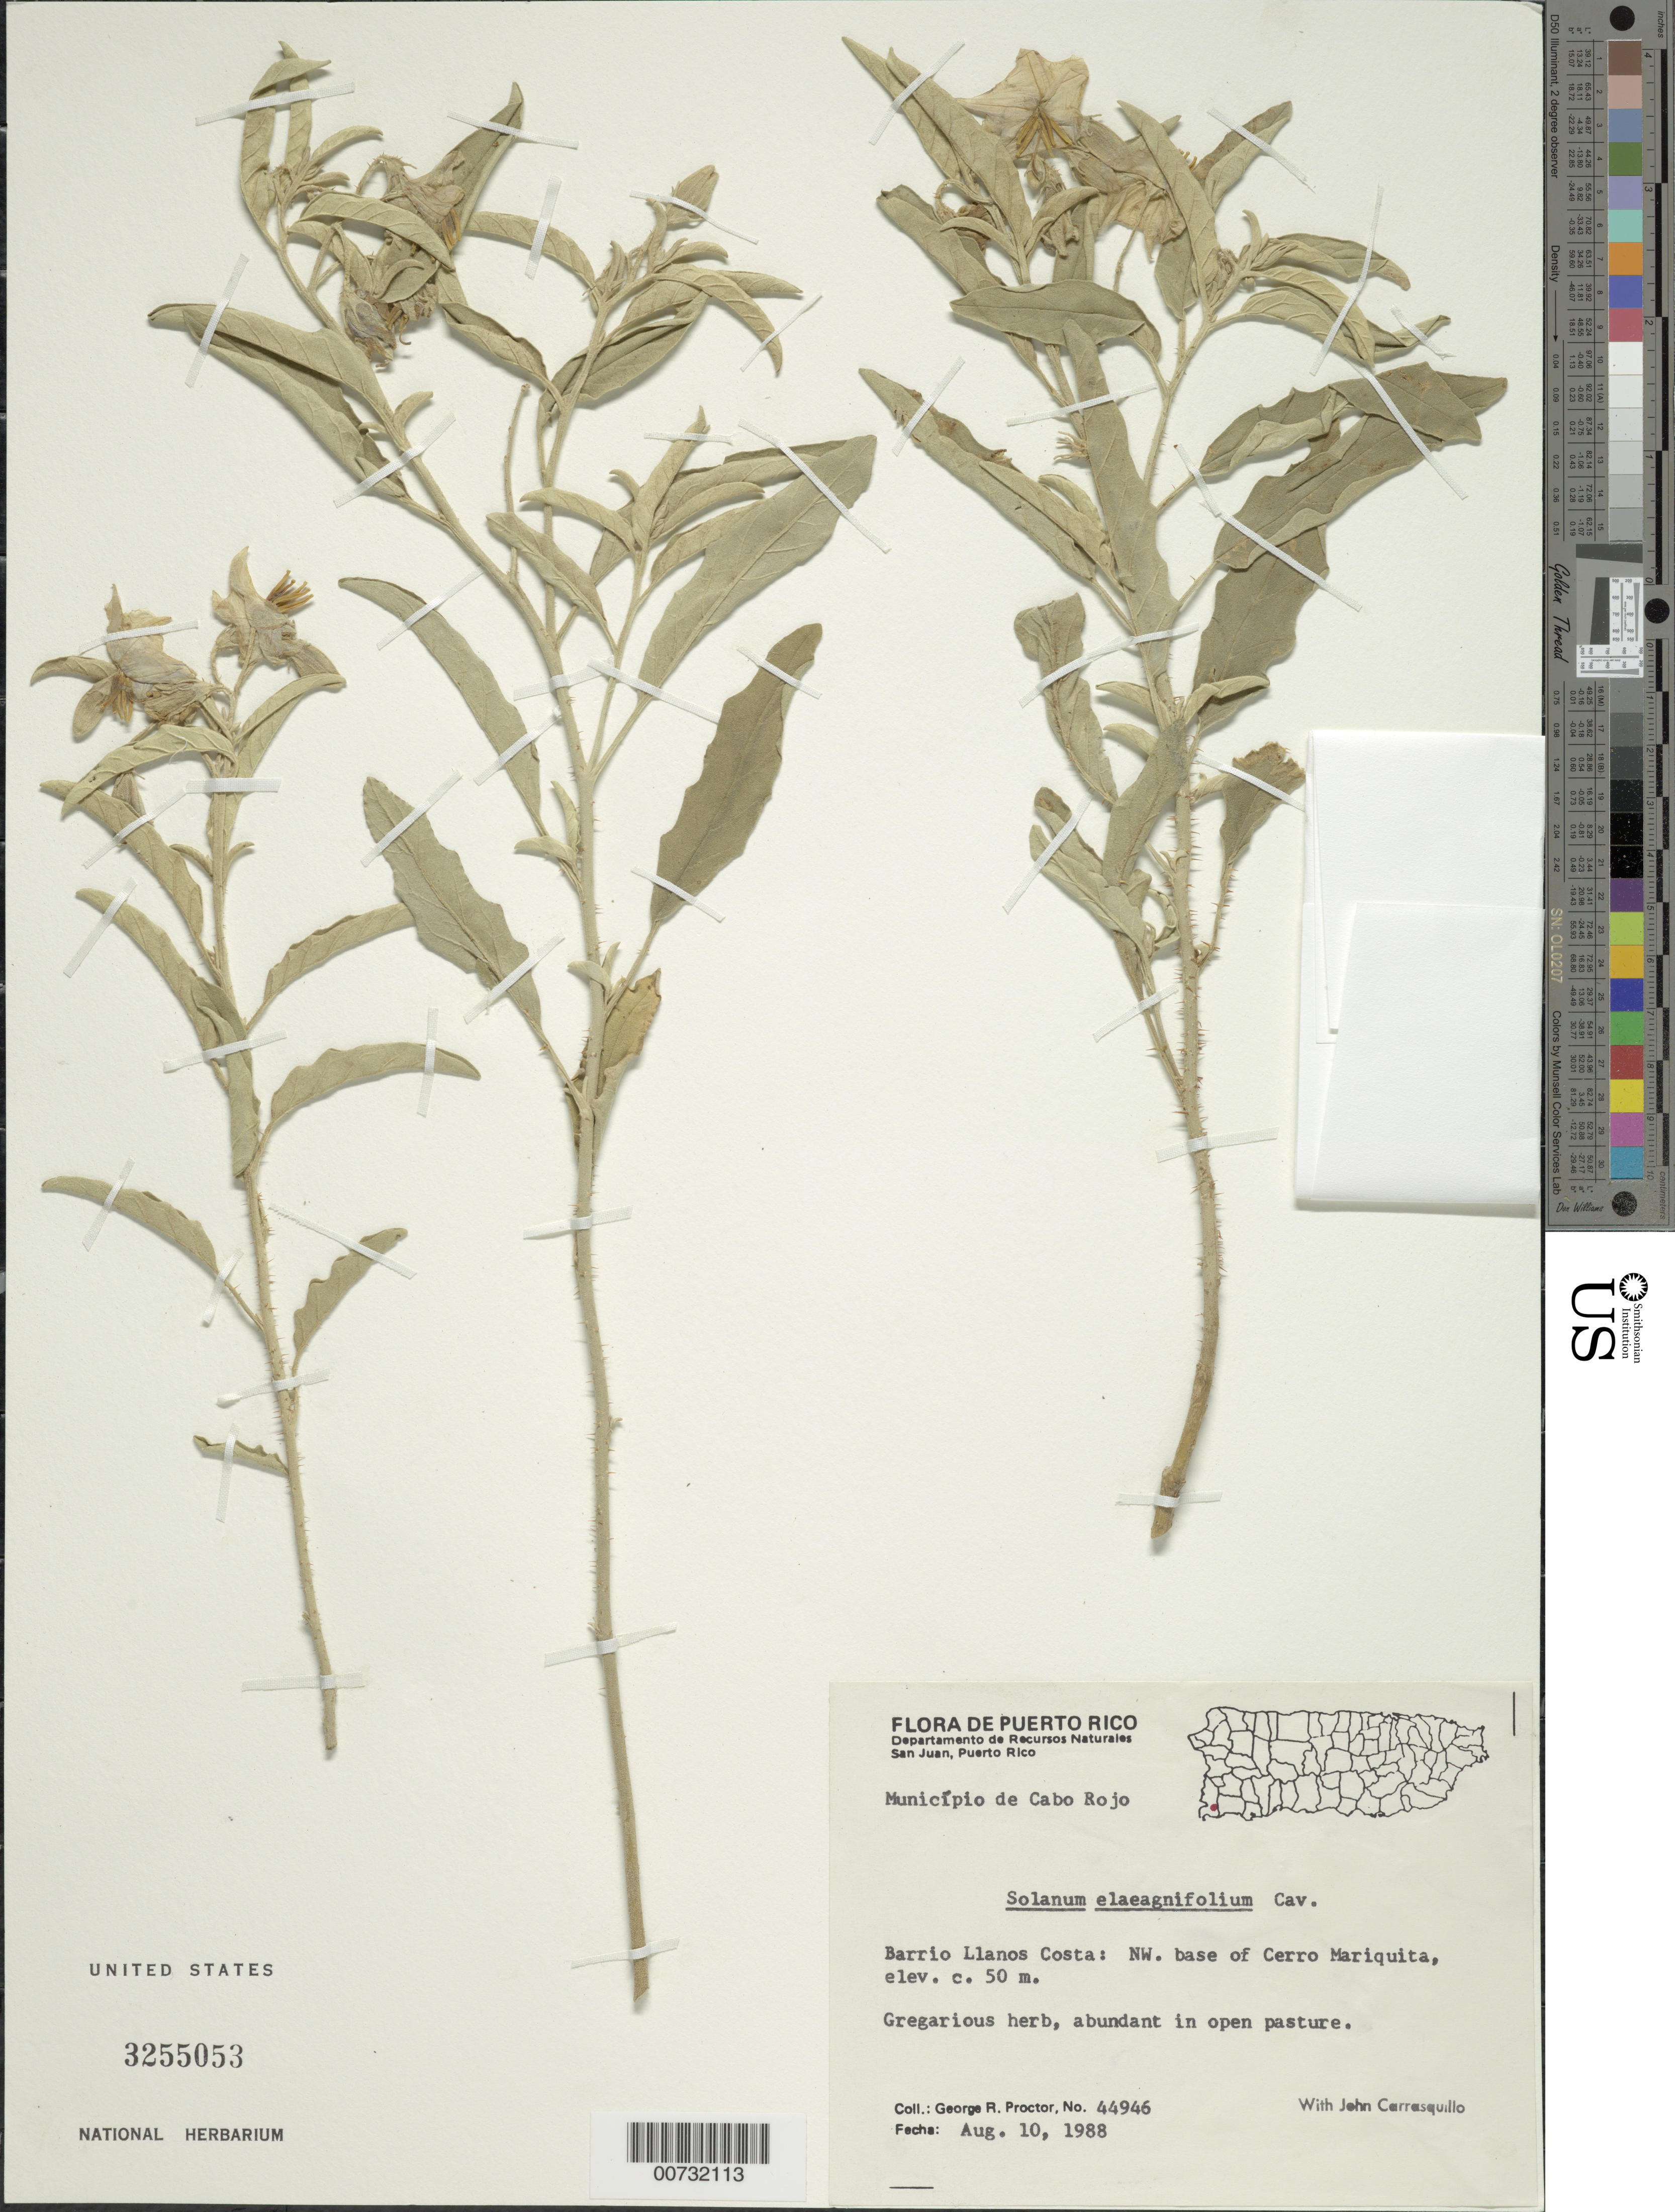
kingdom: Plantae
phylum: Tracheophyta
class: Magnoliopsida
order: Solanales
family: Solanaceae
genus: Solanum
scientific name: Solanum elaeagnifolium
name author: Cav.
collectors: G. R. Proctor & J. Carrasquillo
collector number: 44946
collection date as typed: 10 Aug 1988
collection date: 1988-08-10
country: Puerto Rico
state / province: Cabo Rojo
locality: Mun. Cabo Rojo, Barrio Llanos Costa: NW base of Cerro Mariquita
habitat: Open pasture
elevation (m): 50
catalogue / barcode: US 3255053